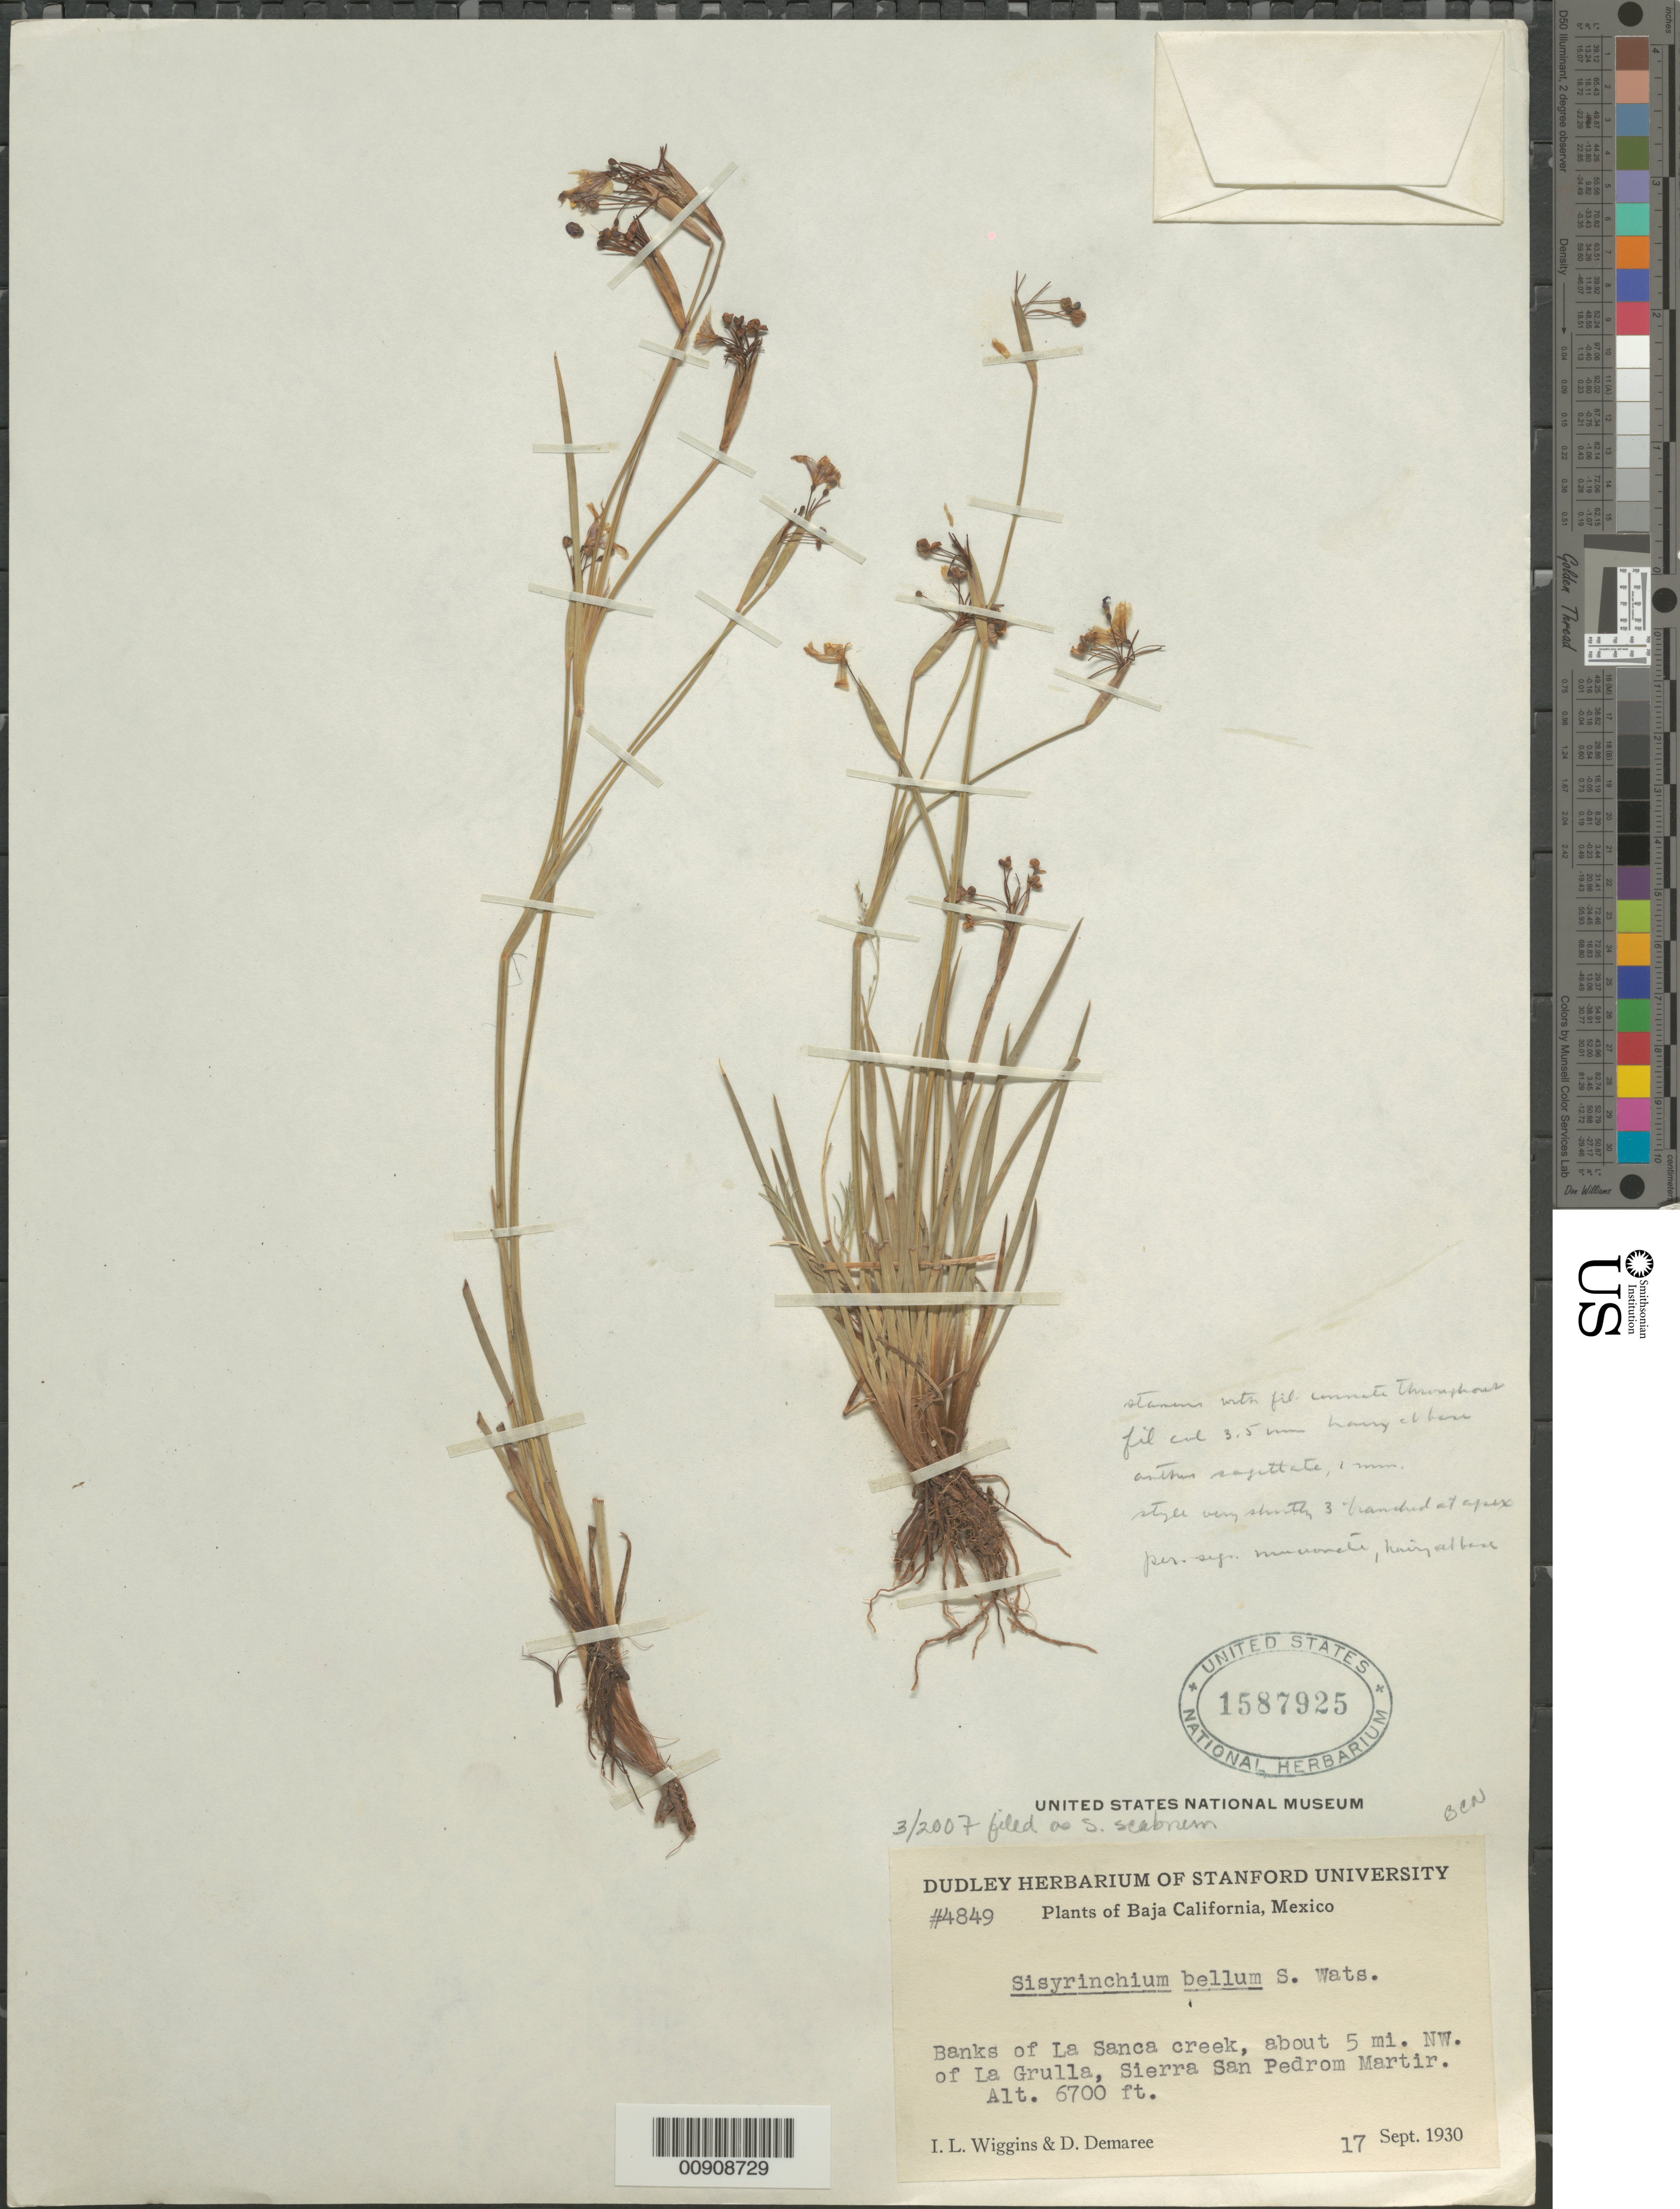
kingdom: Plantae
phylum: Tracheophyta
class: Liliopsida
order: Asparagales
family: Iridaceae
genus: Sisyrinchium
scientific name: Sisyrinchium scabrum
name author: Schltdl. & Cham.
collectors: I. L. Wiggins & D. Demaree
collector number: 4849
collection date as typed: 17 Sep 1930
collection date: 1930-09-17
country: Mexico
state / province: Baja California Norte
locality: Banks of La Sanca creek, about 5 mi. NW of La Grulla, Sierra San Pedro Mártir.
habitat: Banks of creek.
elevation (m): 2042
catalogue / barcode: US 1587925